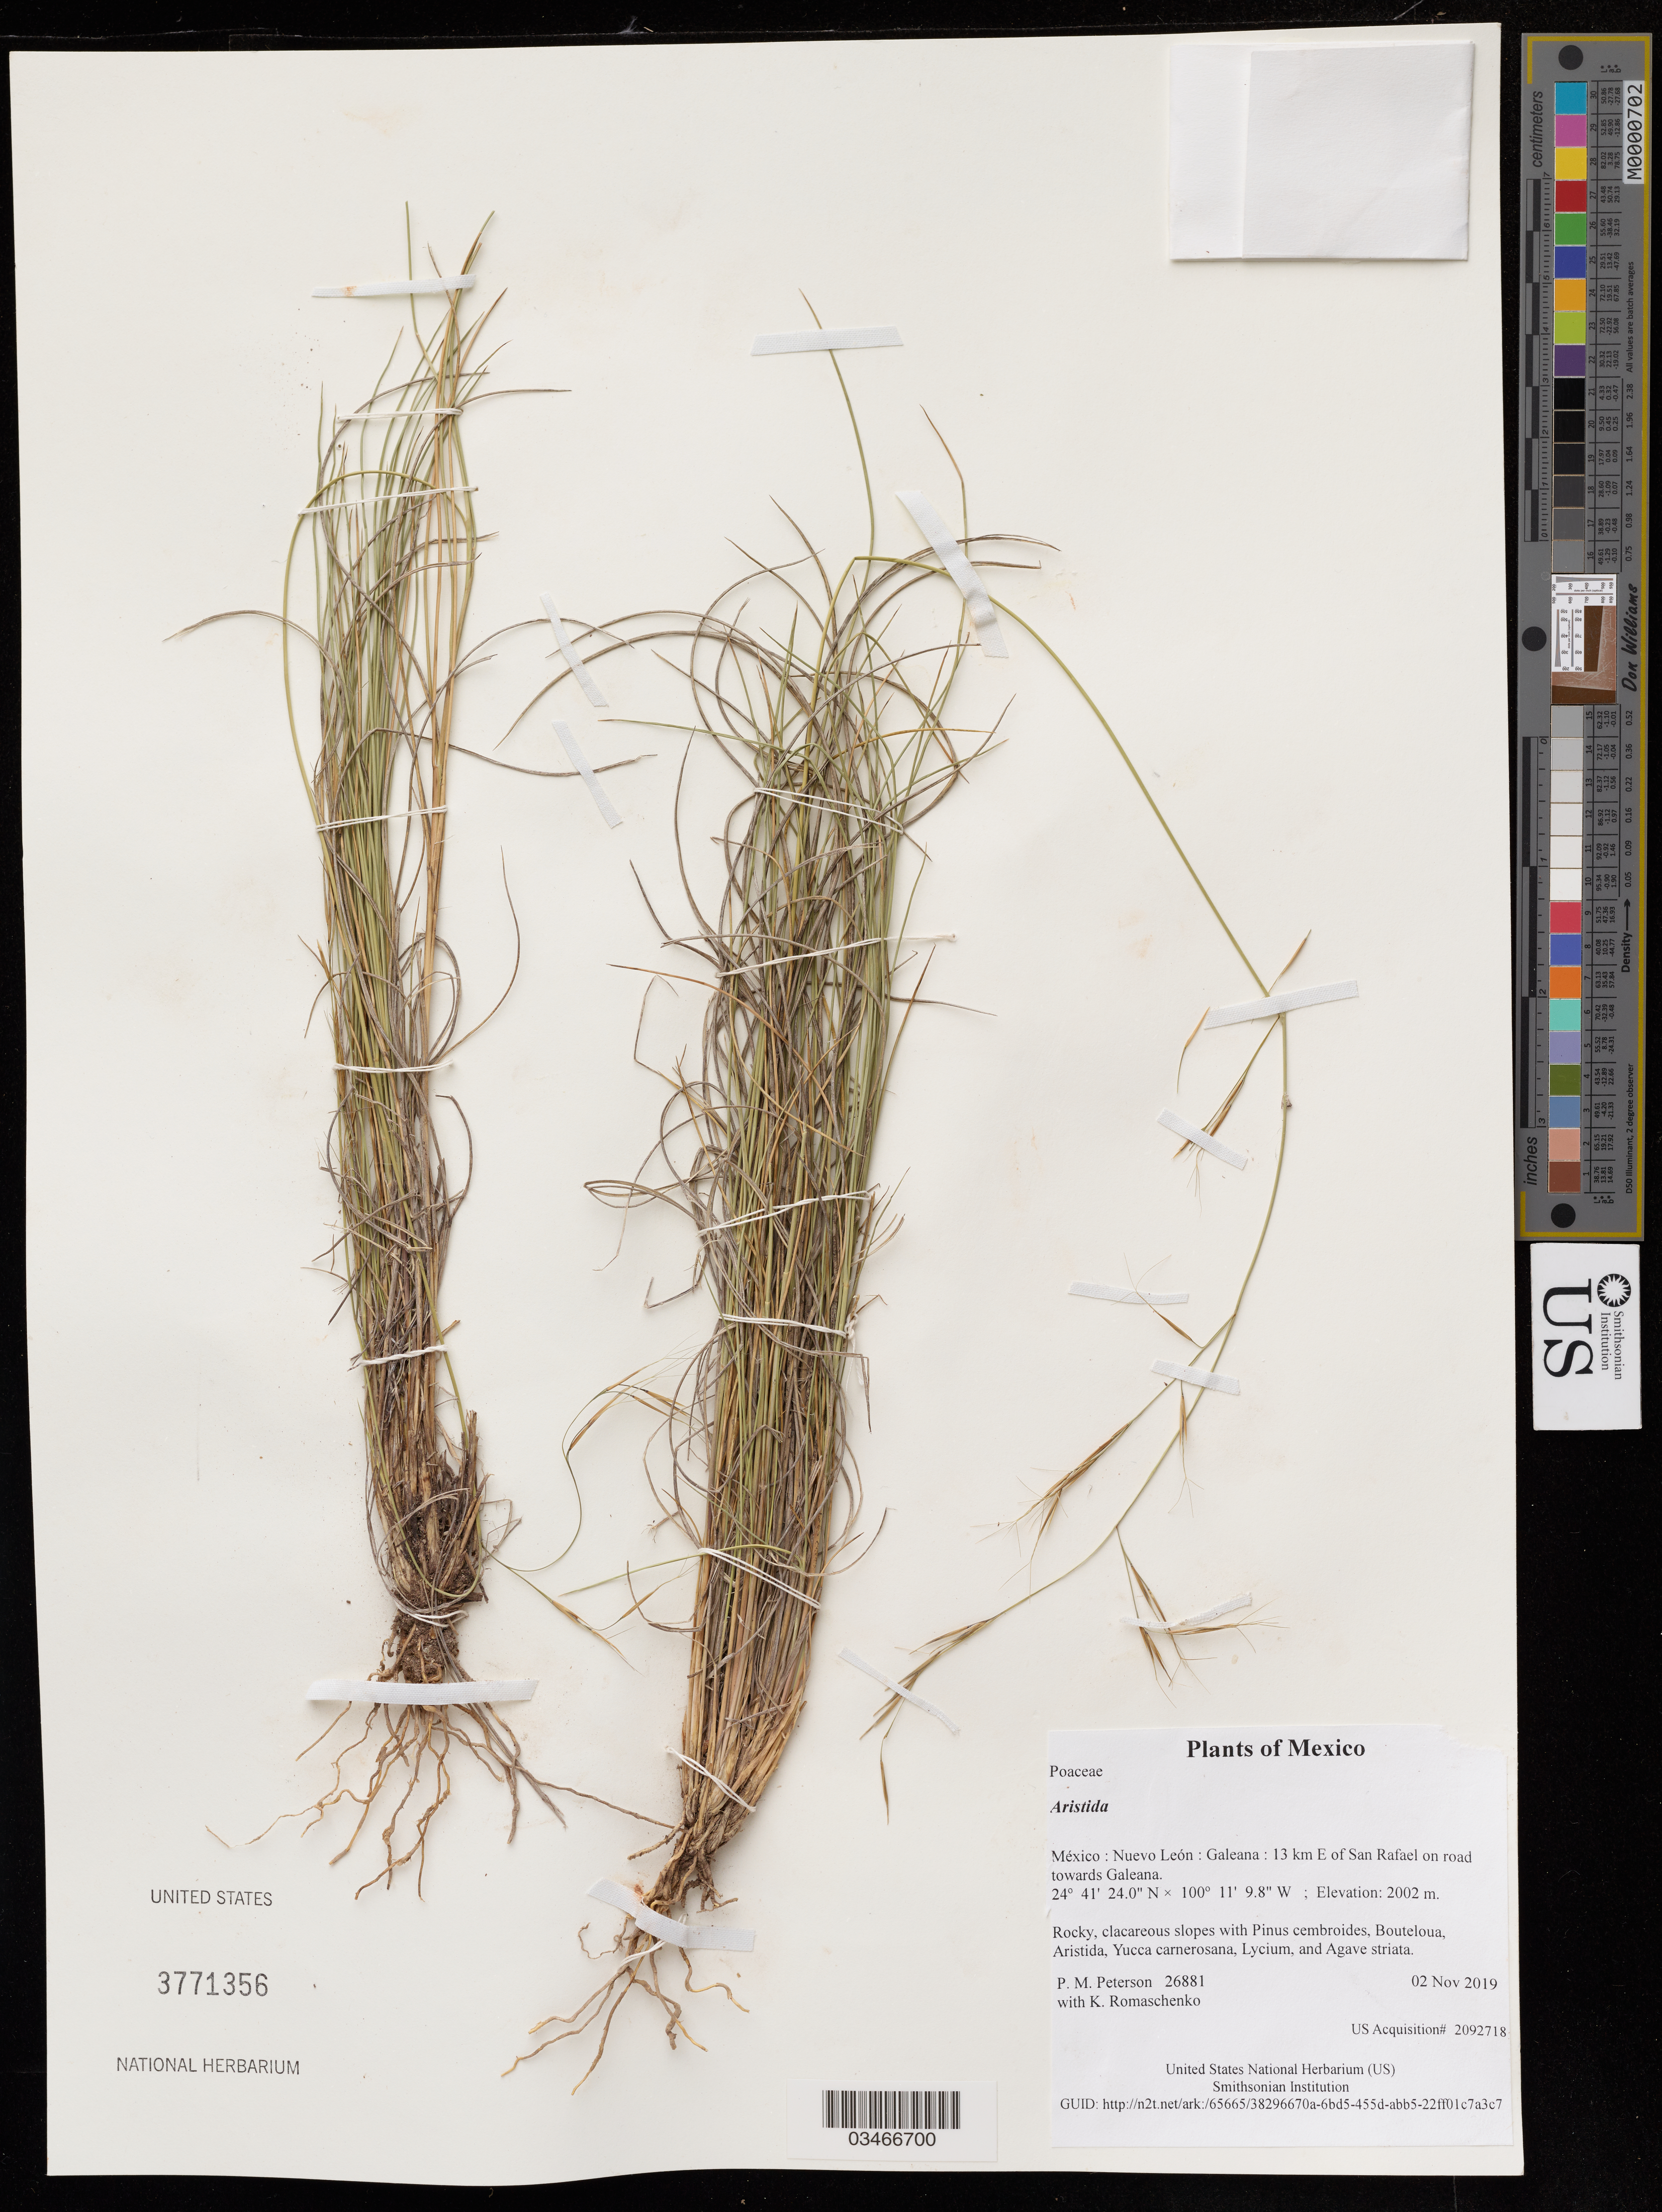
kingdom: Plantae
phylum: Tracheophyta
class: Liliopsida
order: Poales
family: Poaceae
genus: Aristida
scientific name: Aristida sp.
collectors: P. M. Peterson & K. Romaschenko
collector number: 26881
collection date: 2019-11-02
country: México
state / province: Nuevo León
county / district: Galeana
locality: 13 km E of San Rafael on road towards Galeana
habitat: Rocky, clacareous slopes with Pinus cembroides, Bouteloua, Aristida, Yucca carnerosana, Lycium, and Agave striata.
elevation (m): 2002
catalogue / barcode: US 3771356